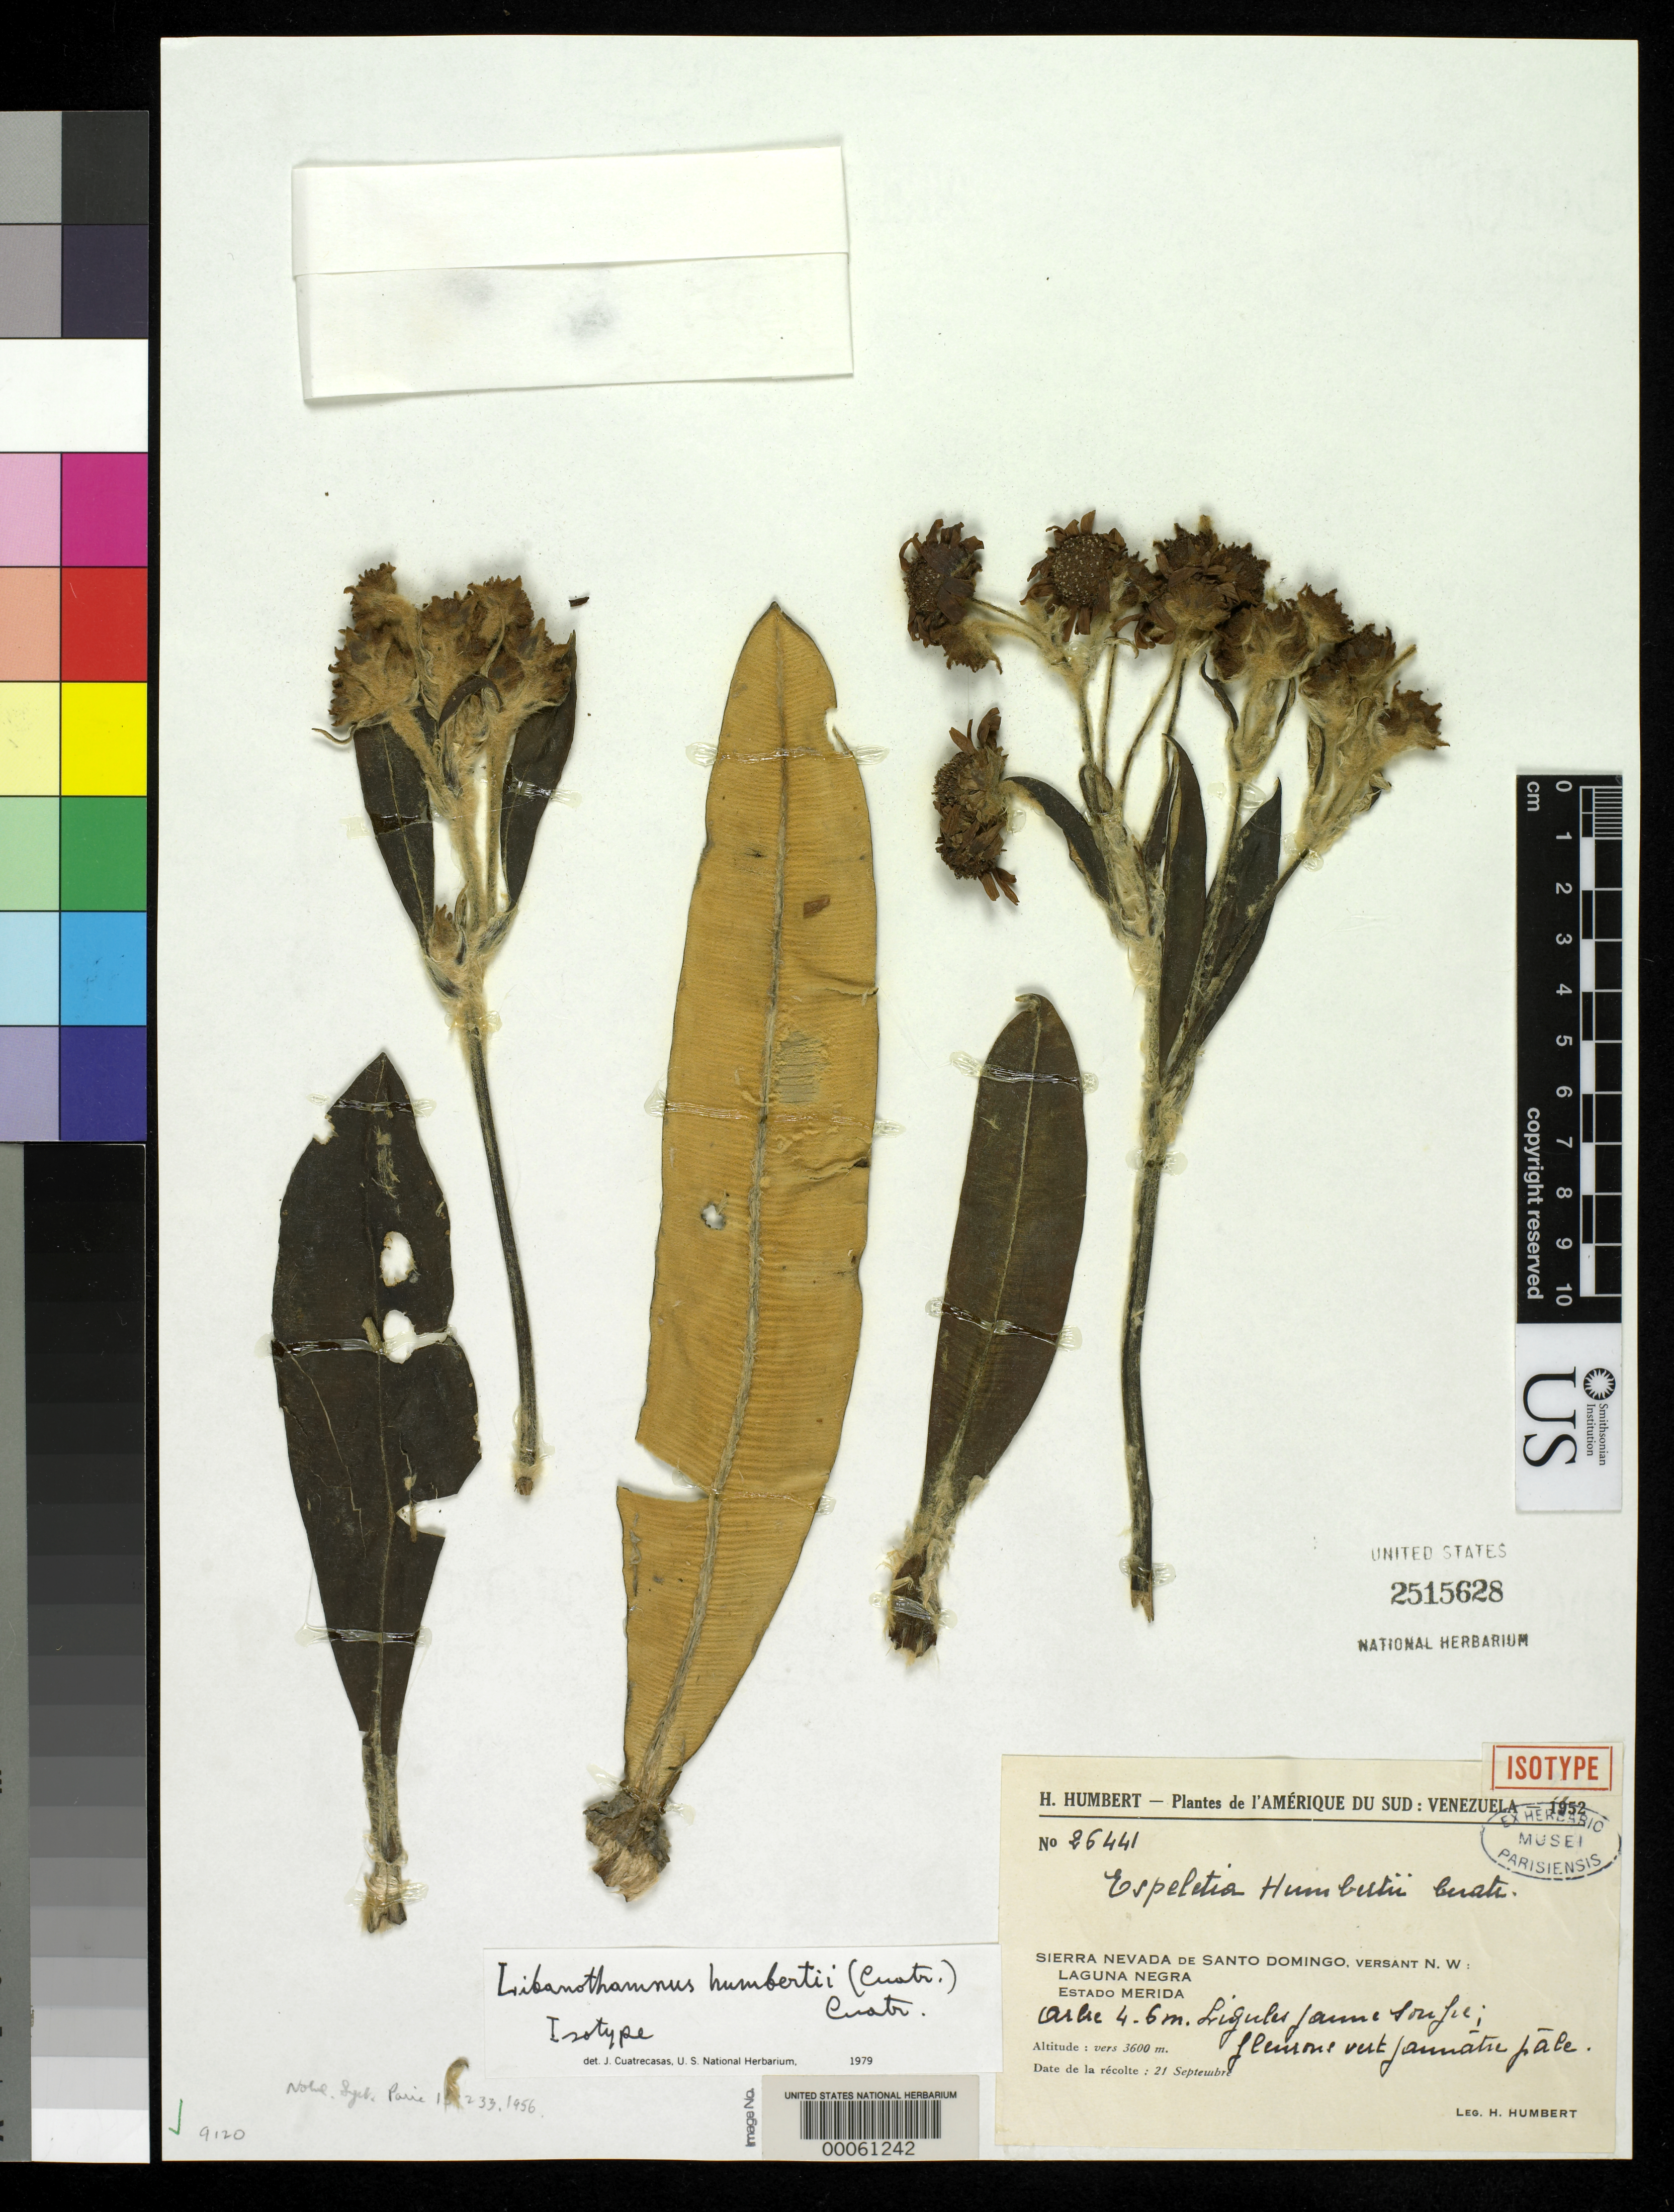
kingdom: Plantae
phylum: Tracheophyta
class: Magnoliopsida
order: Asterales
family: Asteraceae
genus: Espeletia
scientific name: Espeletia humbertii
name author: Cuatrec.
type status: Isotype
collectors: H. Humbert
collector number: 26441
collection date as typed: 21 Sep 1952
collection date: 1952-09-21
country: Venezuela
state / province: Mérida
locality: Sierra Nevada de Santo Domingo, versant NW: Laguna Negra. [Sierra Nevada de Santo Domingo, NW slope: Laguna Negra].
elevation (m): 3600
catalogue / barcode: US 2515628